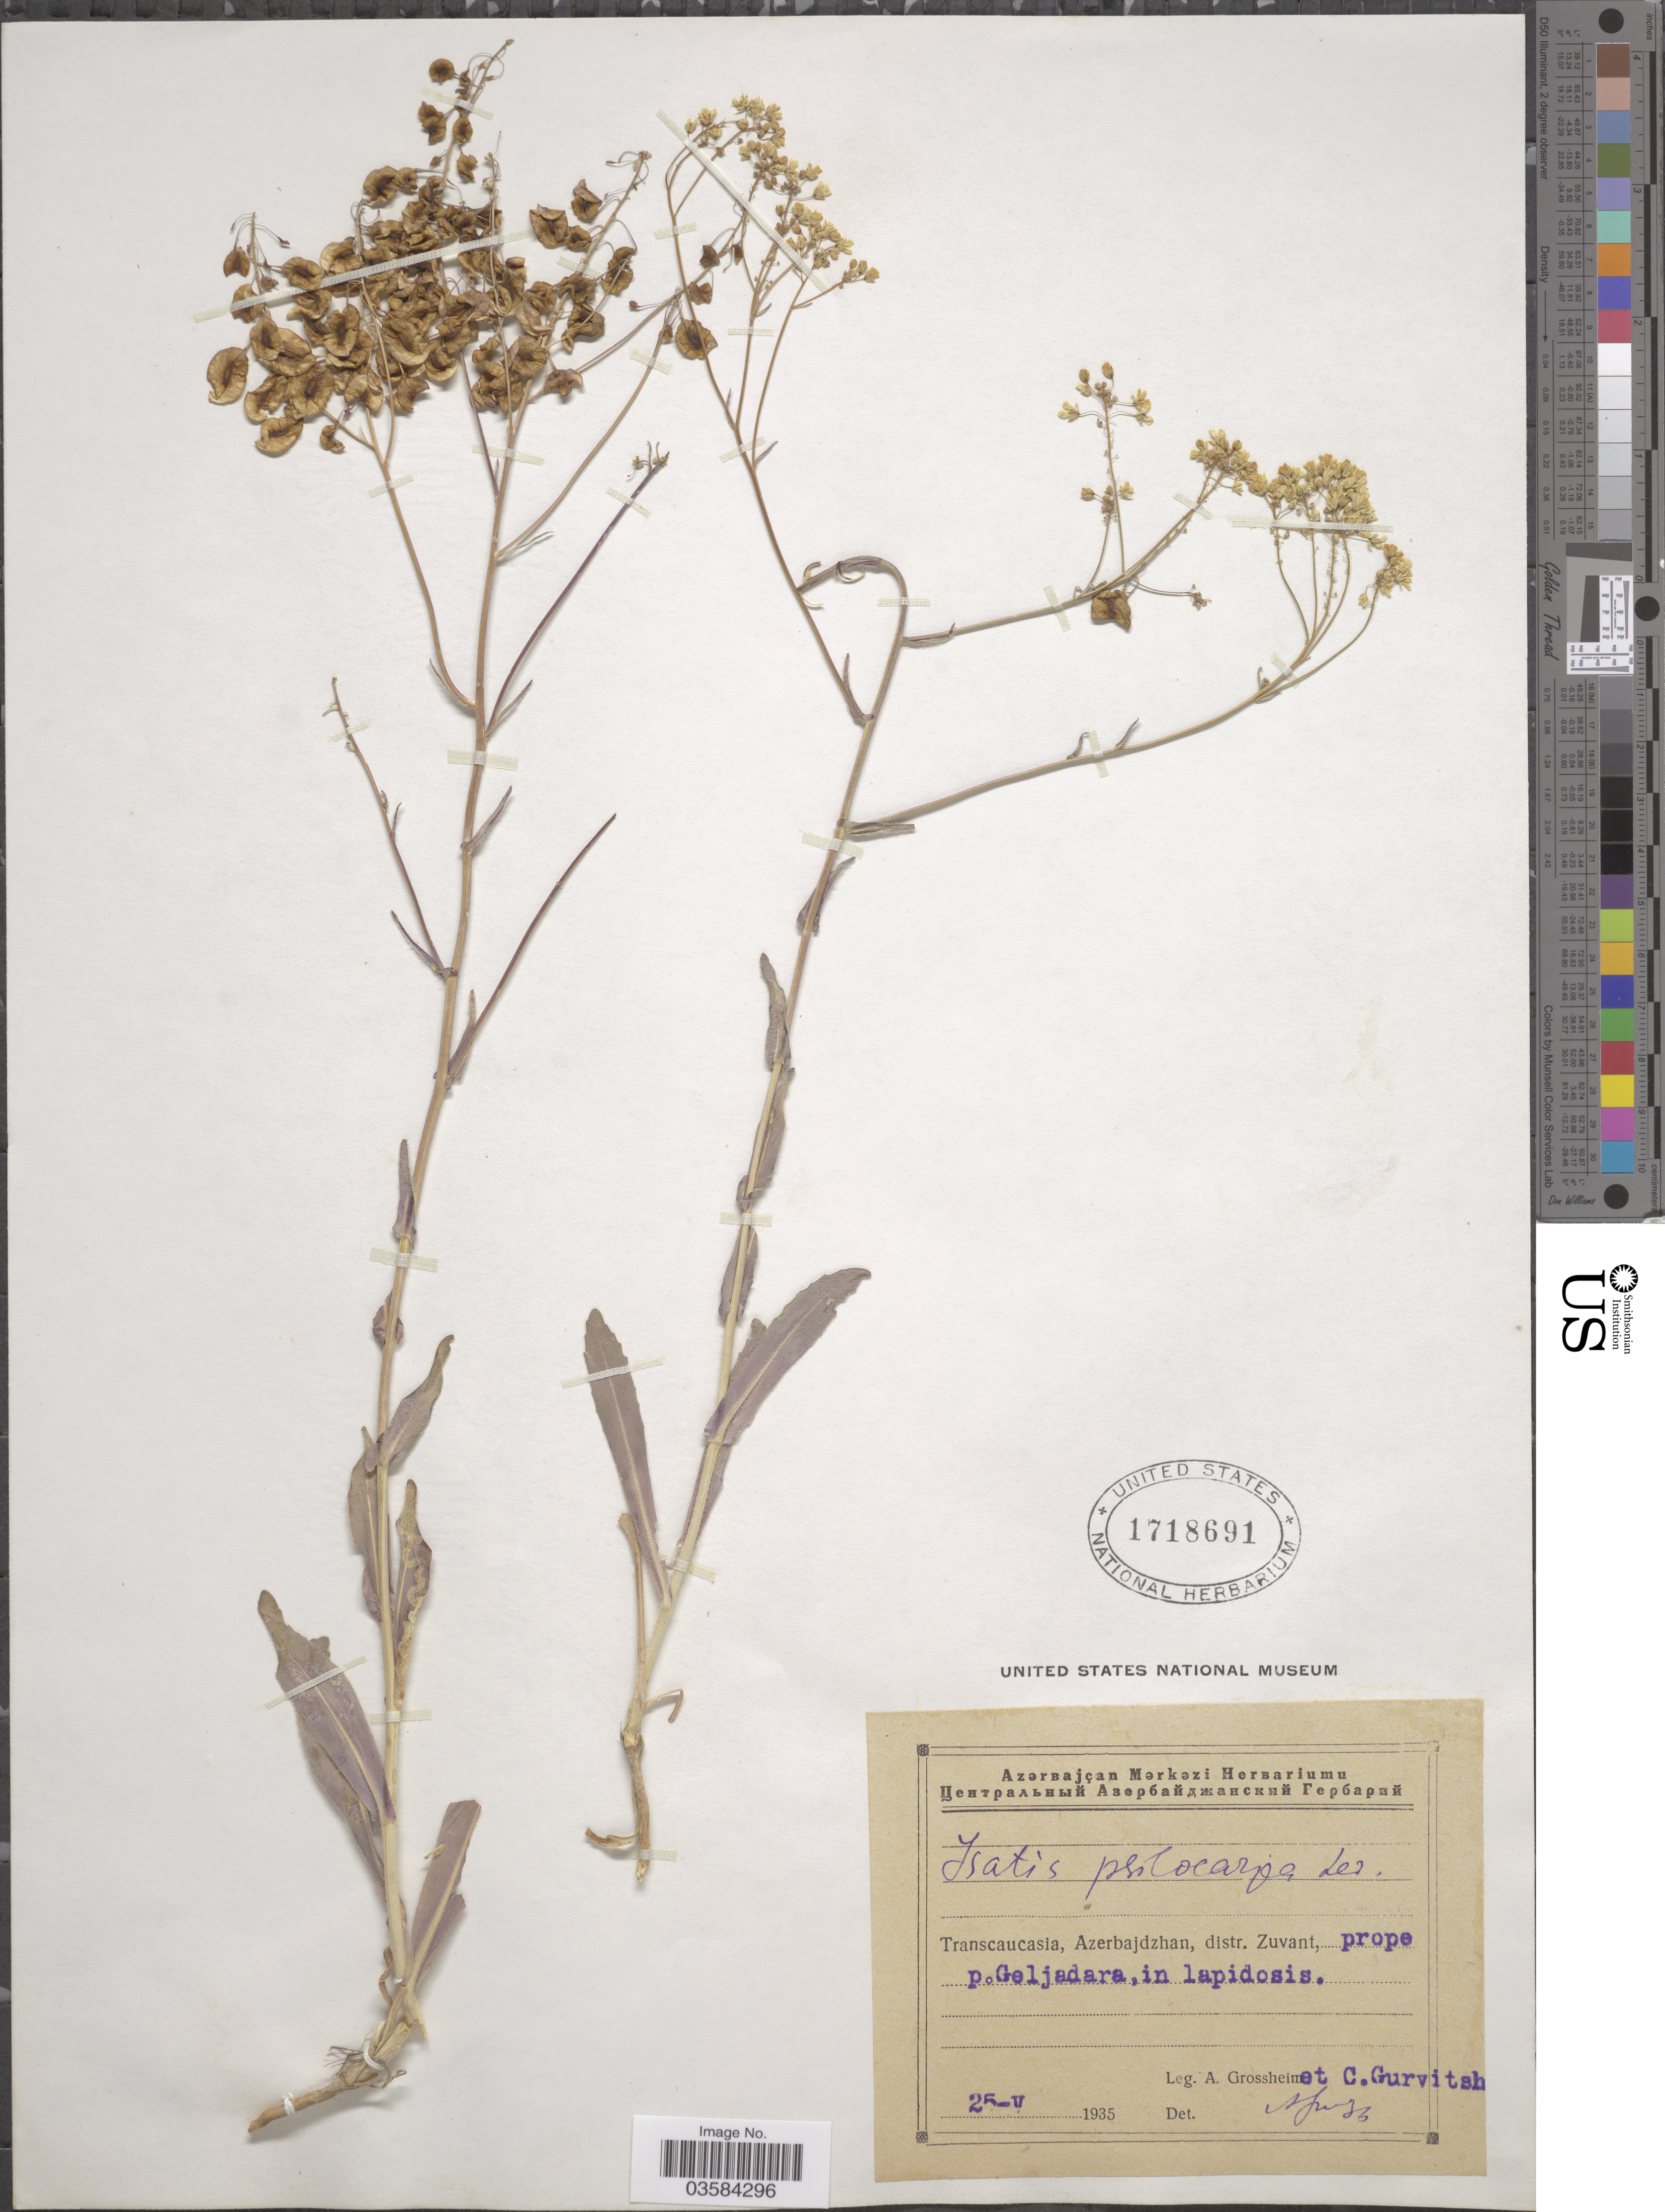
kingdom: Plantae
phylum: Tracheophyta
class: Magnoliopsida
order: Brassicales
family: Brassicaceae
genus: Isatis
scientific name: Isatis psilocarpa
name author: Ledeb.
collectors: A. Grossheim & C. Gurvitsh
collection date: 1935-05-25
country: Azerbaijan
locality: Transcaucasia, distr. Zuvant, prope p. Geljadara, in lapidosis.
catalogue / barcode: US 1718691